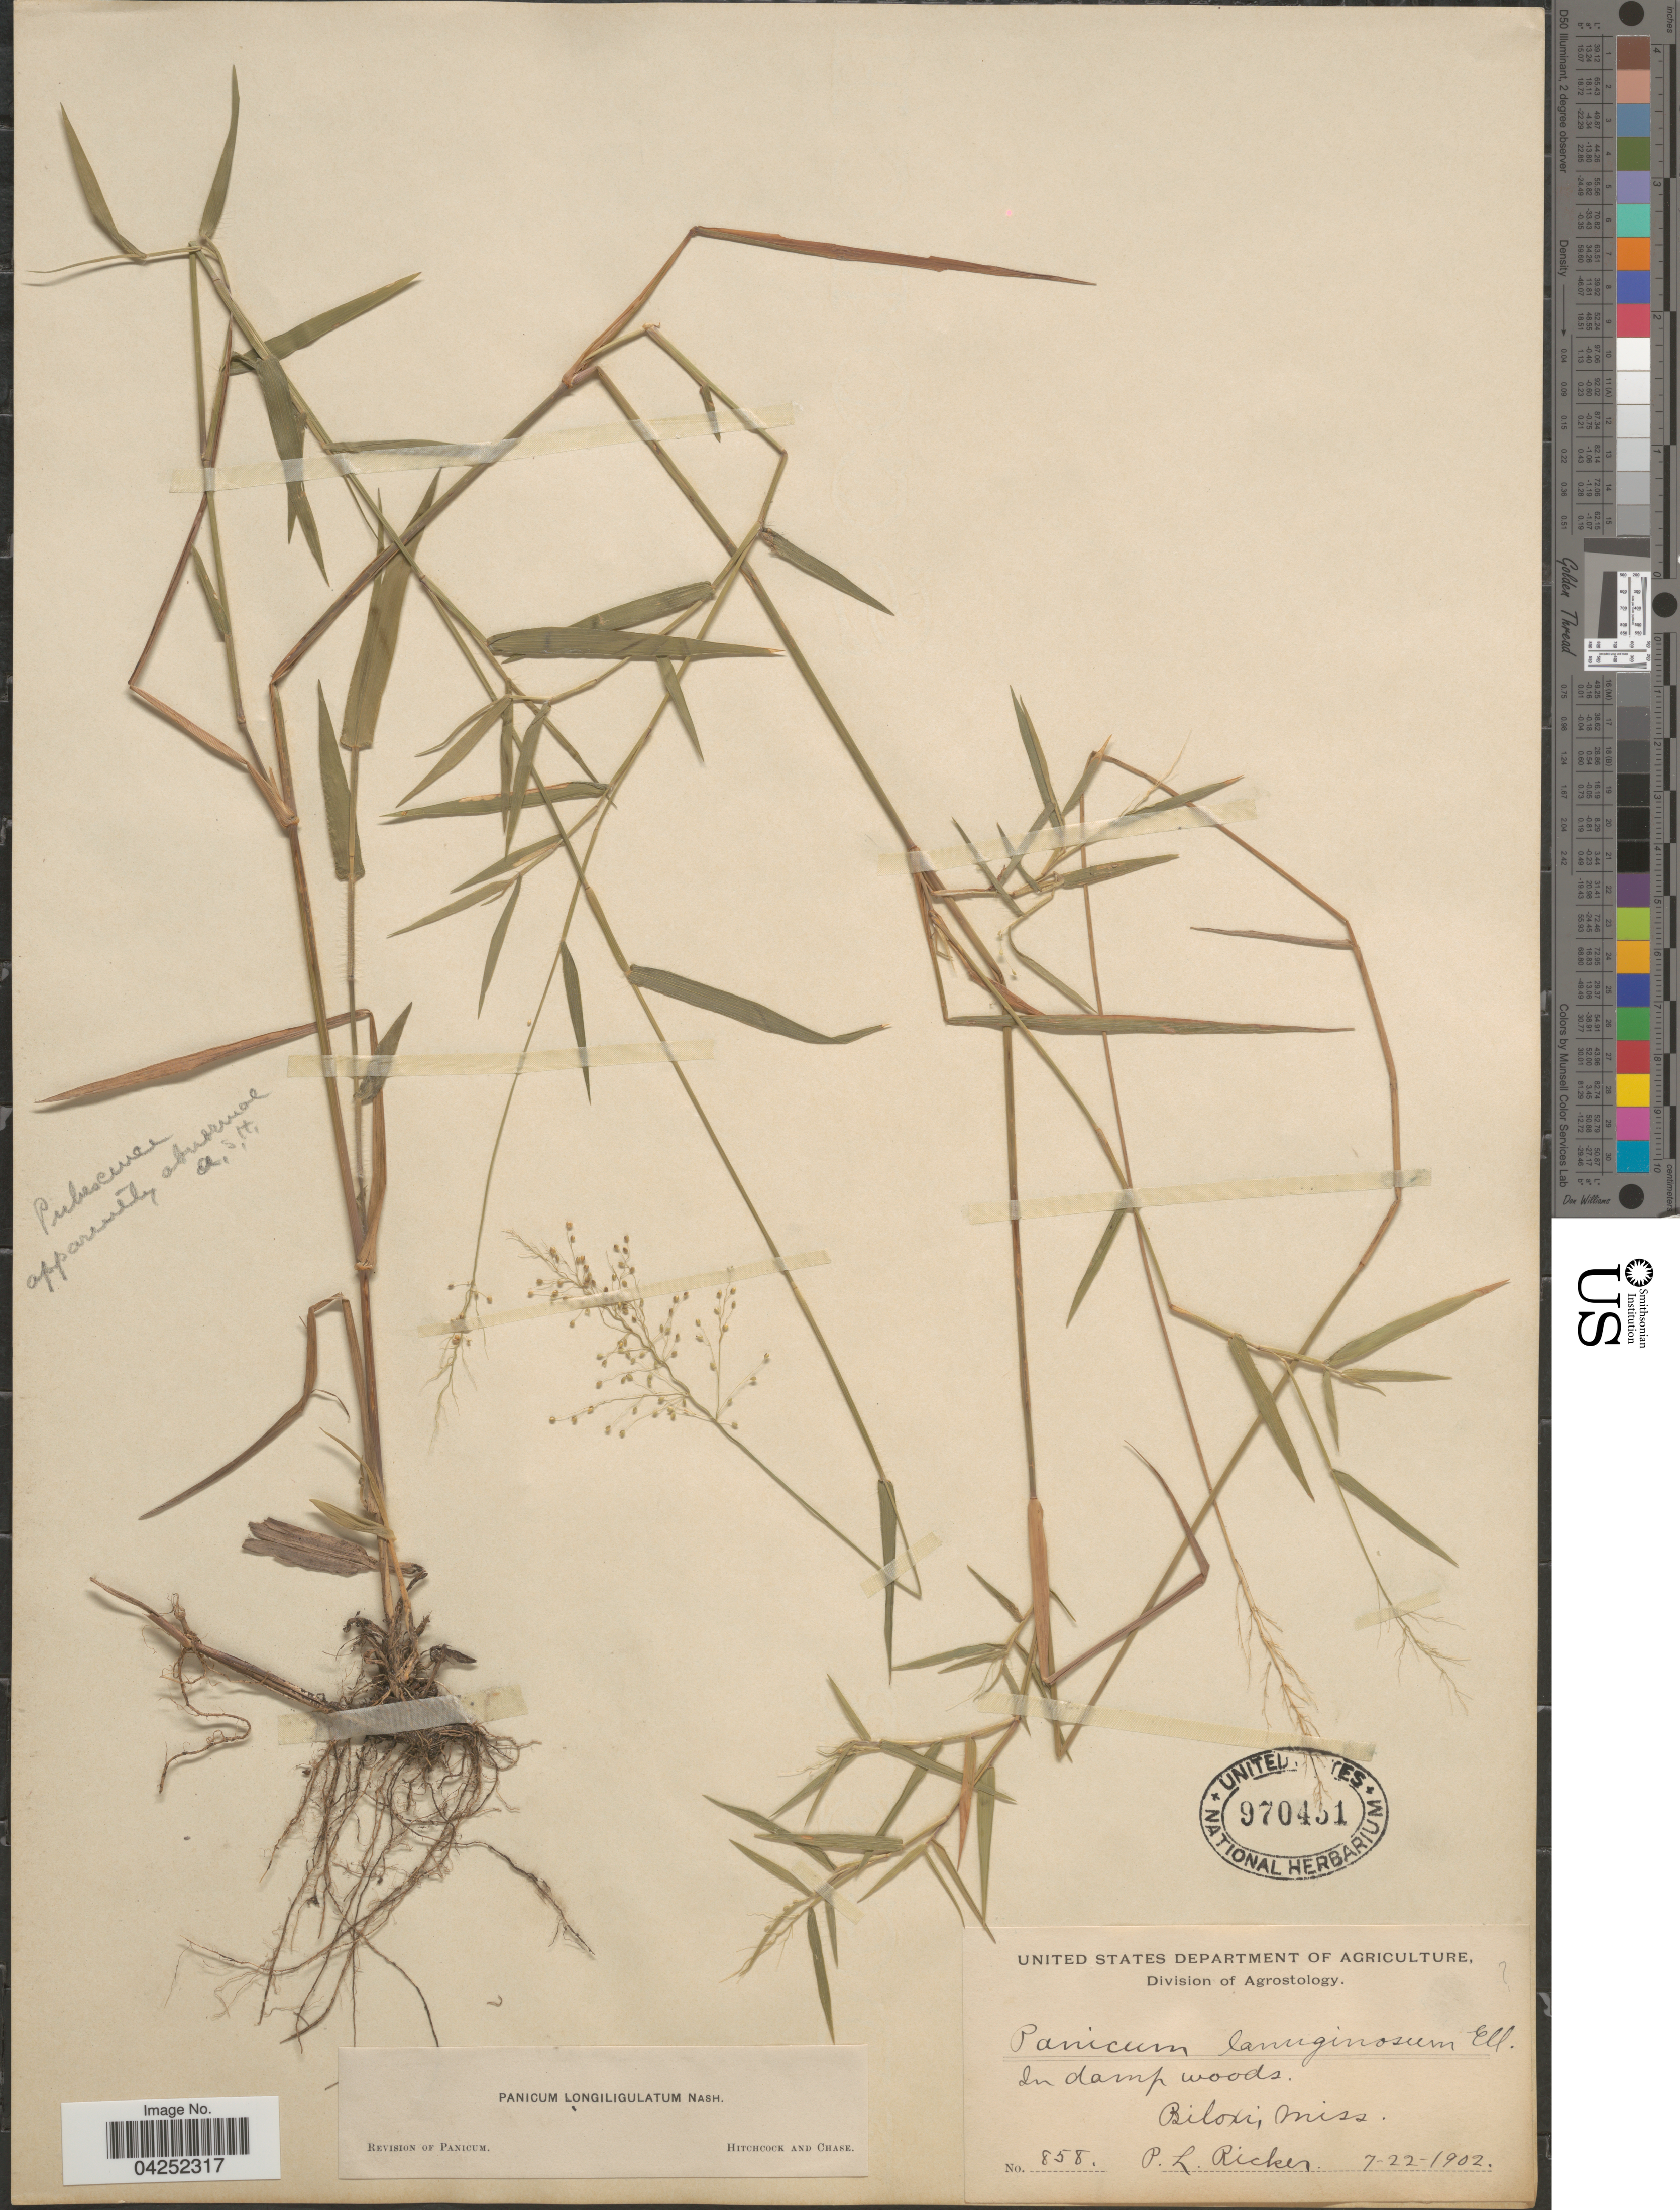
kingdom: Plantae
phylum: Tracheophyta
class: Liliopsida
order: Poales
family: Poaceae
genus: Dichanthelium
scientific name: Dichanthelium acuminatum var. longiligulatum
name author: (Nash) Gould & C.A. Clark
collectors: P. Ricker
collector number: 858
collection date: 1902-07-22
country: United States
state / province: Mississippi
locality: In damp woods. Biloxi.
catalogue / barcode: US 970451